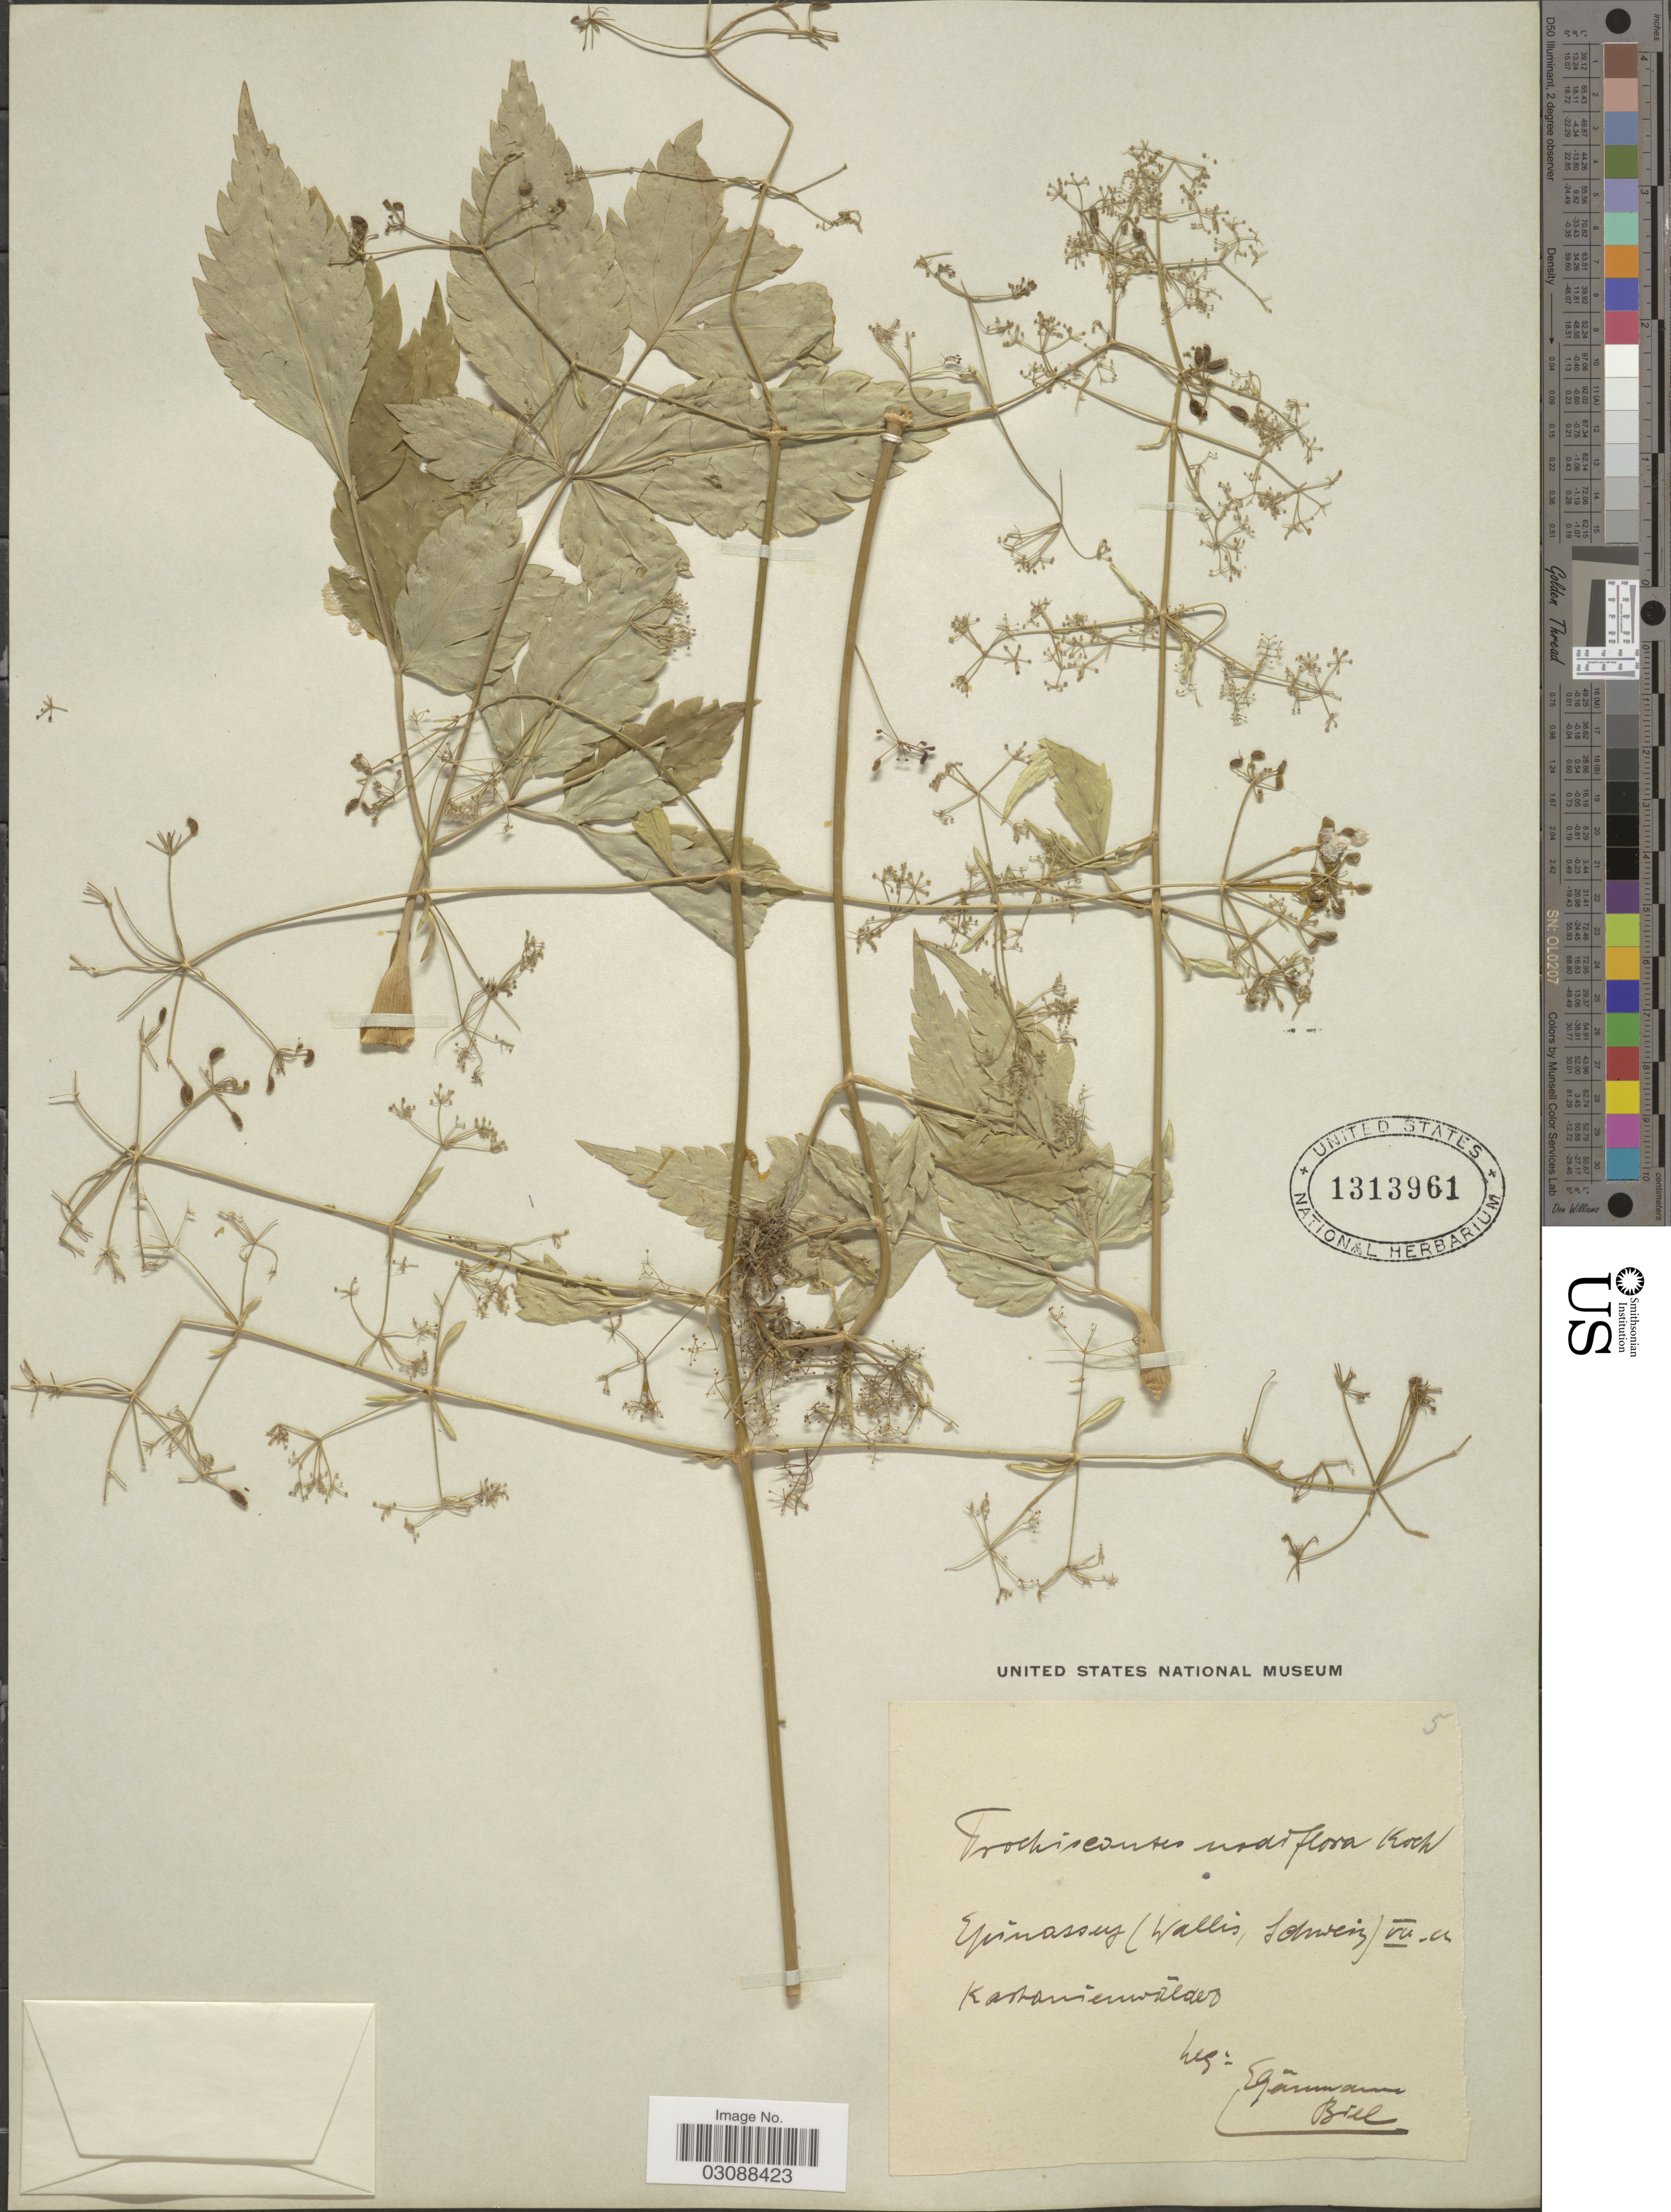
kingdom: Plantae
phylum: Tracheophyta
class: Magnoliopsida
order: Apiales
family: Apiaceae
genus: Trochiscanthes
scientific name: Trochiscanthes nodiflorus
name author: (All.) W.D.J. Koch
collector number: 5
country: Switzerland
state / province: Schwyz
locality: Epinassay (Wallis, Schweiz). [illegible text]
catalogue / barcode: US 1313961